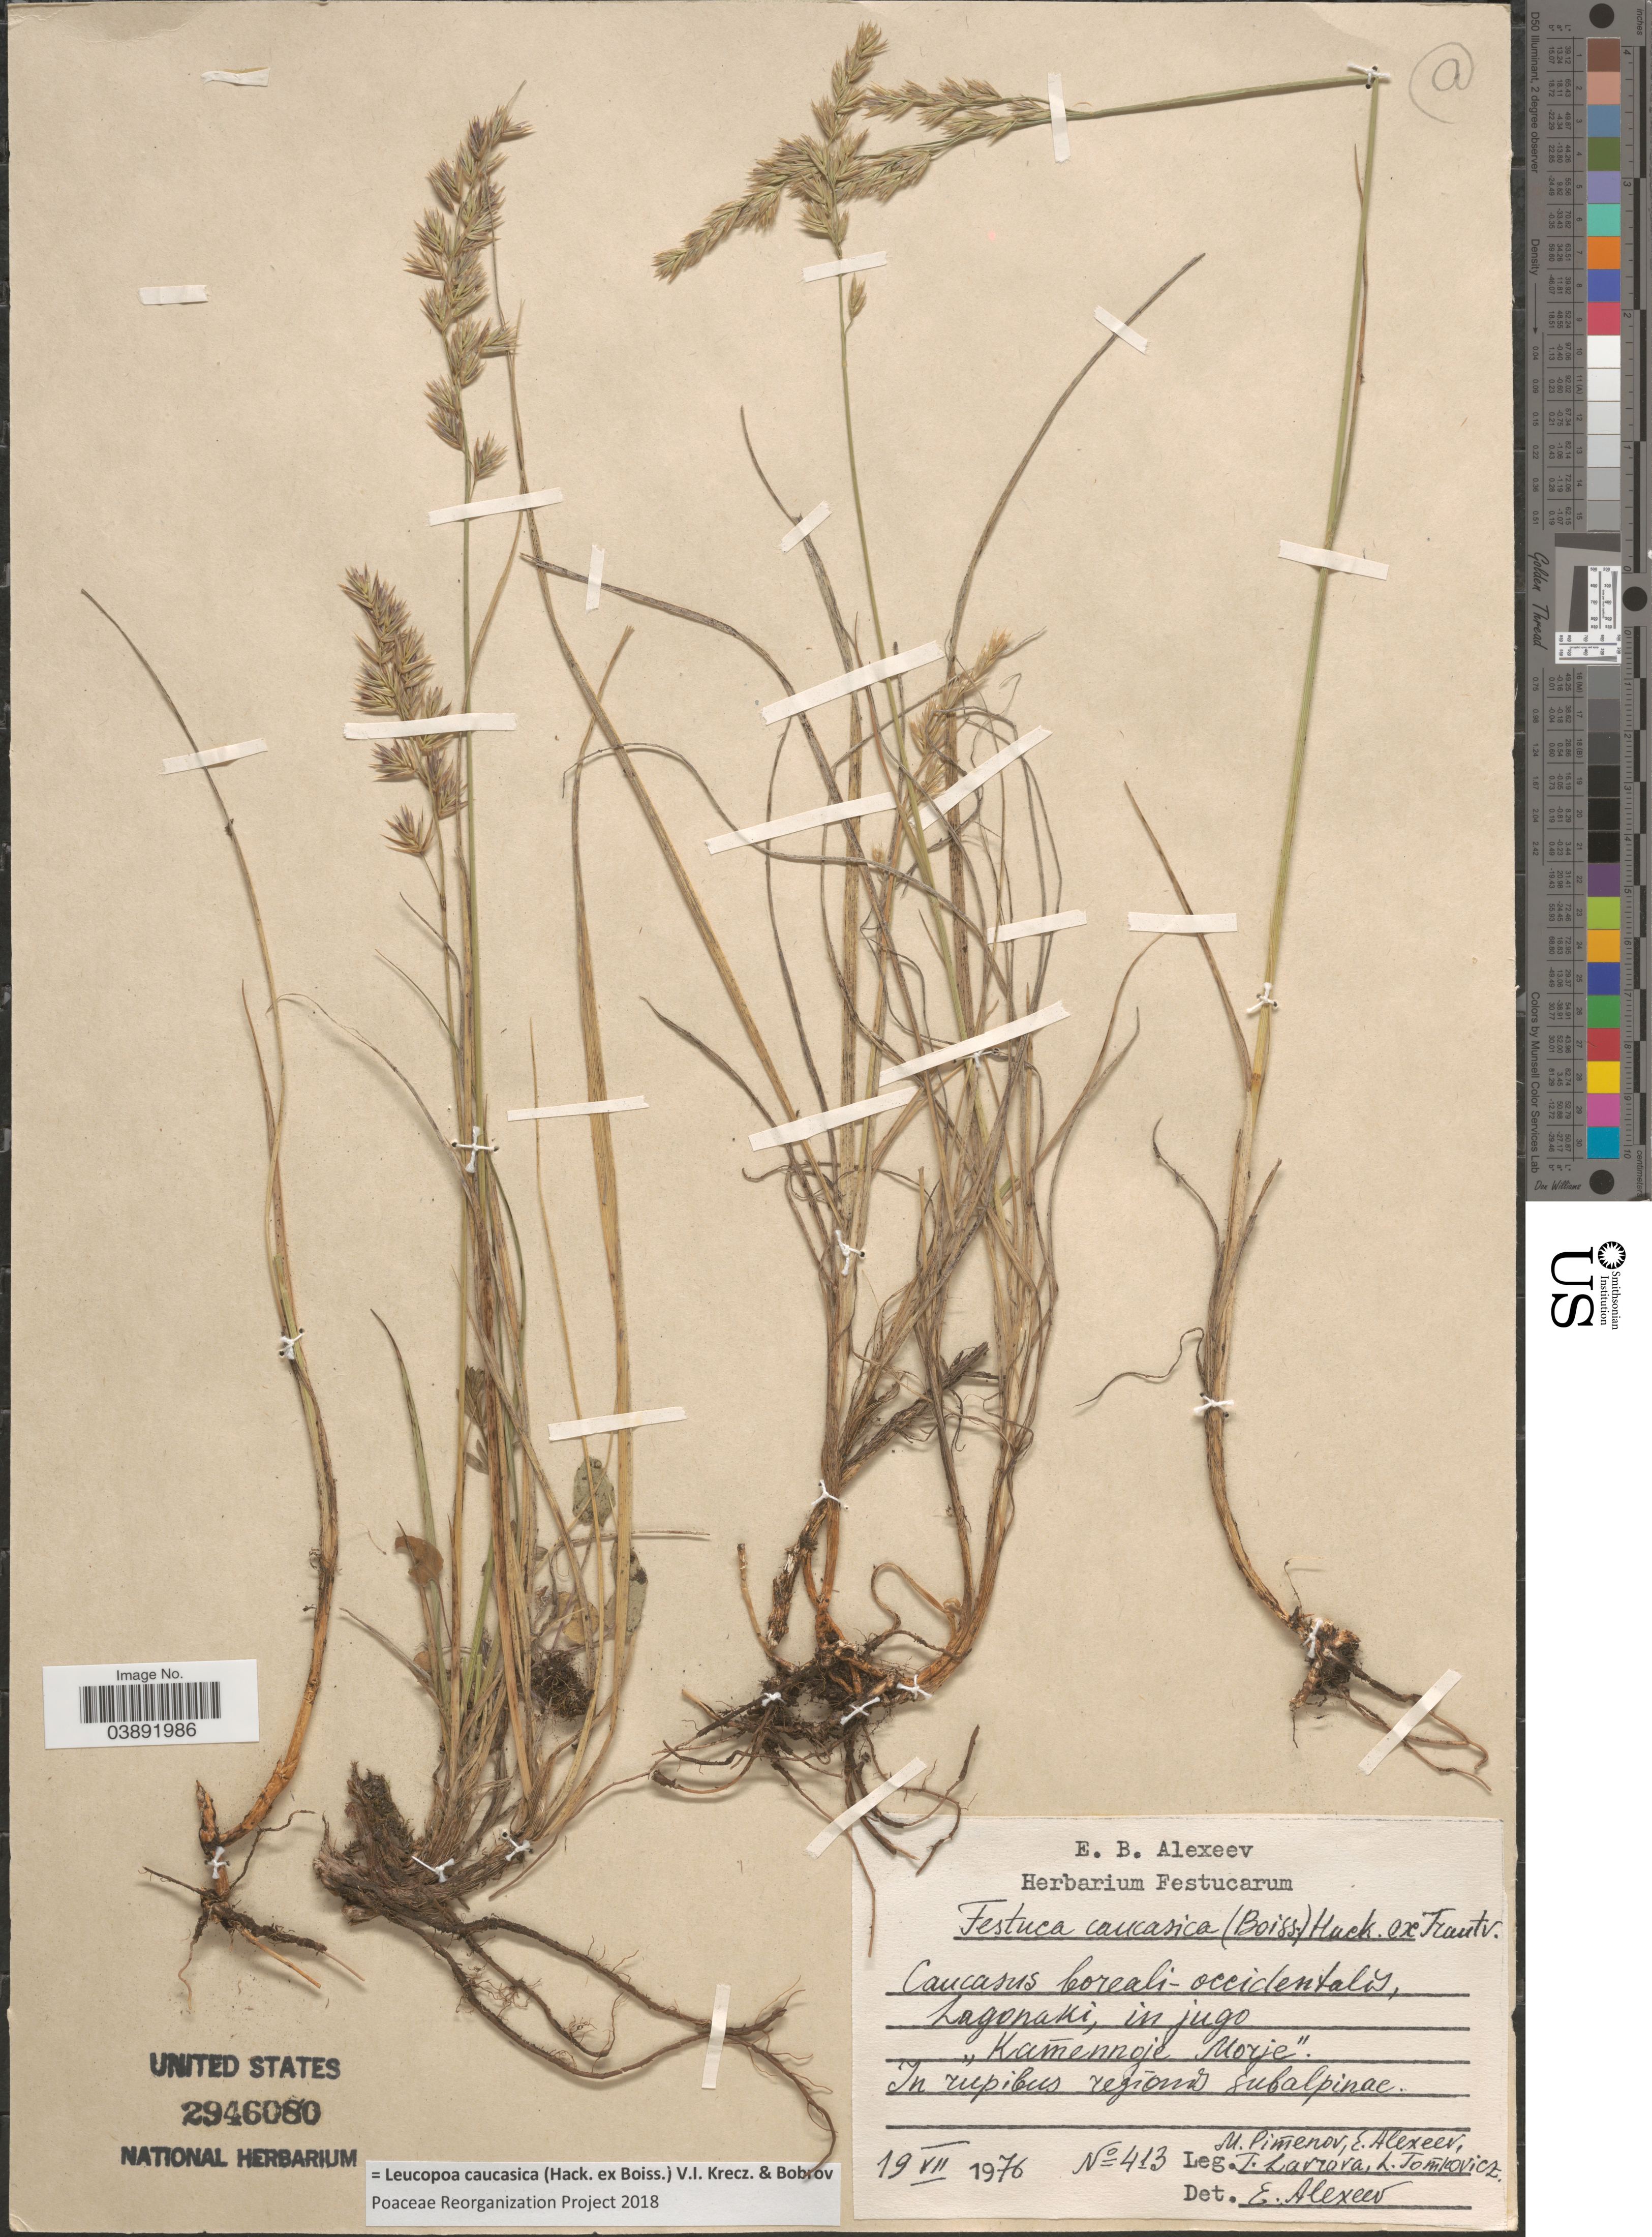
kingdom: Plantae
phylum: Tracheophyta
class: Liliopsida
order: Poales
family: Poaceae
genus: Leucopoa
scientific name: Leucopoa caucasica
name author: (Hack. ex Boiss.) V.I. Krecz. & Bobrov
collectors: M. Pimenov, E. B. Alexeev, T. V. Lavrova & L. Tomkovicz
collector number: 413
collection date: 1976-07-19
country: Russian Federation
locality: Caucasus boreali-occidentalis, Lagonaki, in jugo "Kamenngie Morje". In rupibus regiones subalpinae.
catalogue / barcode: US 2946080